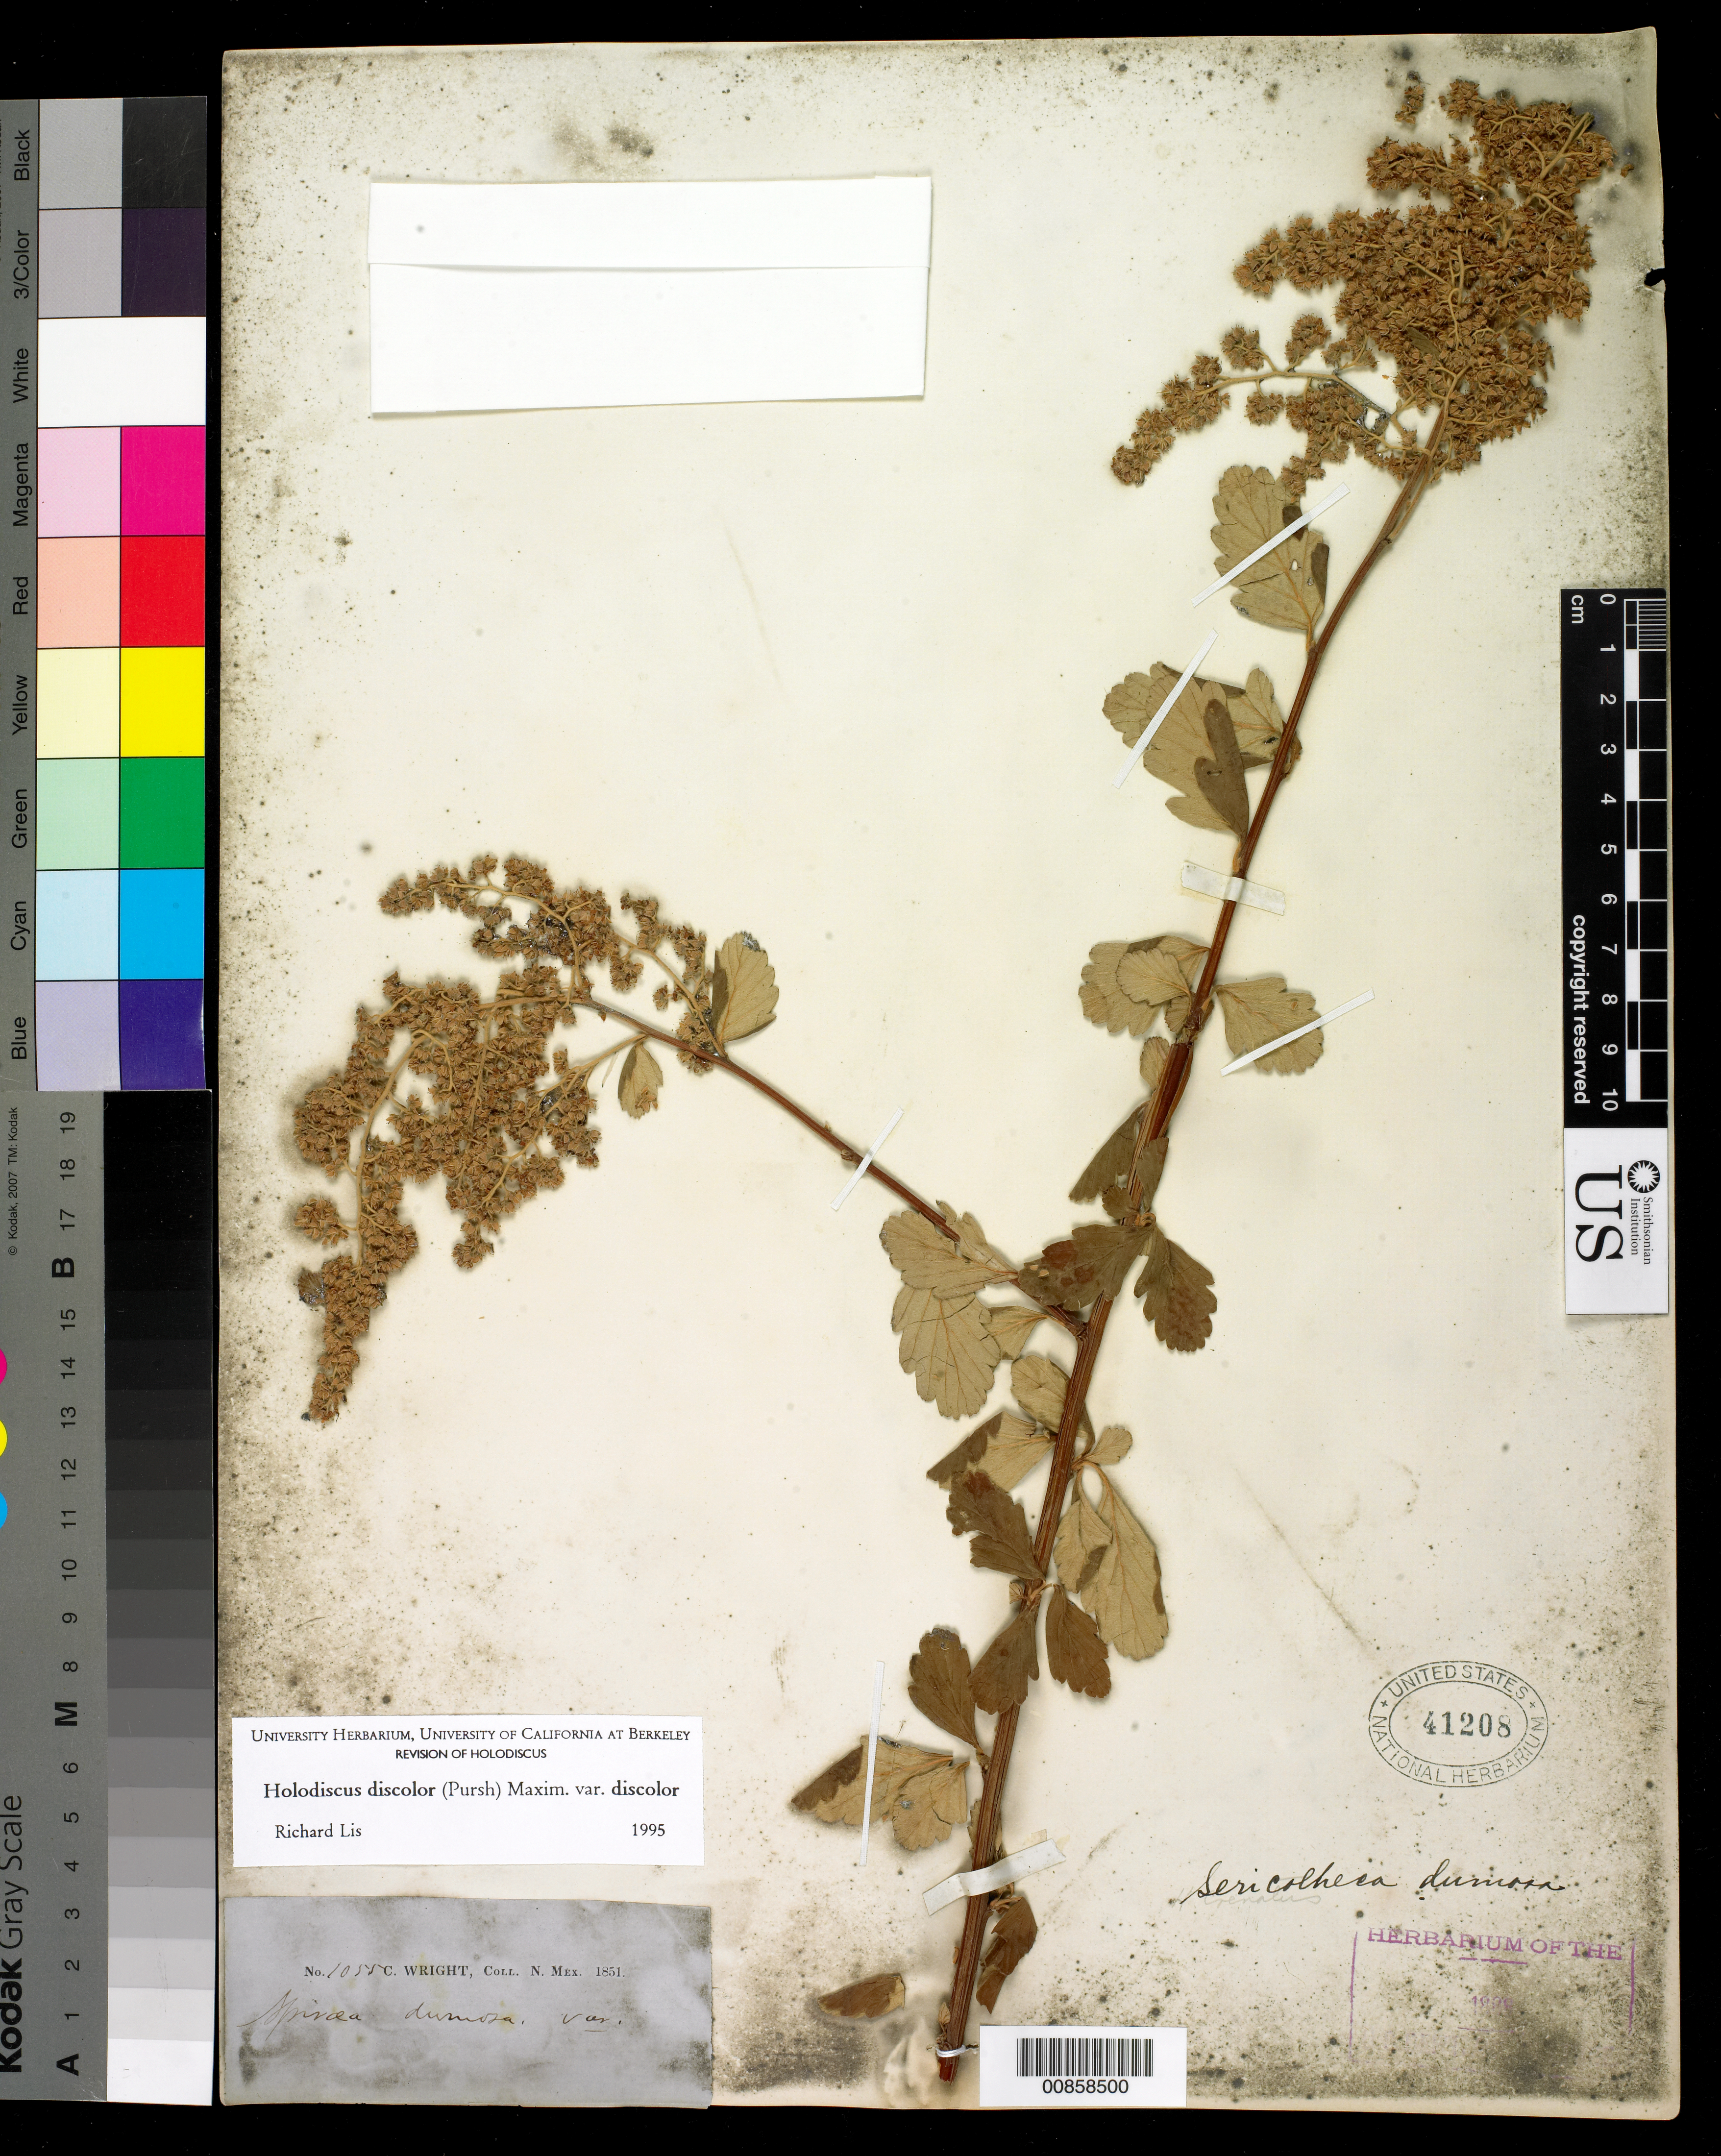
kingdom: Plantae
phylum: Tracheophyta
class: Magnoliopsida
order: Rosales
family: Rosaceae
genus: Holodiscus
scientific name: Holodiscus discolor var. discolor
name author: (Pursh) Maxim.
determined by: Lis, R.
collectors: C. Wright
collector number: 1055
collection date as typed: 1851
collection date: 1851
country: United States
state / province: New Mexico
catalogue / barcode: US 41208